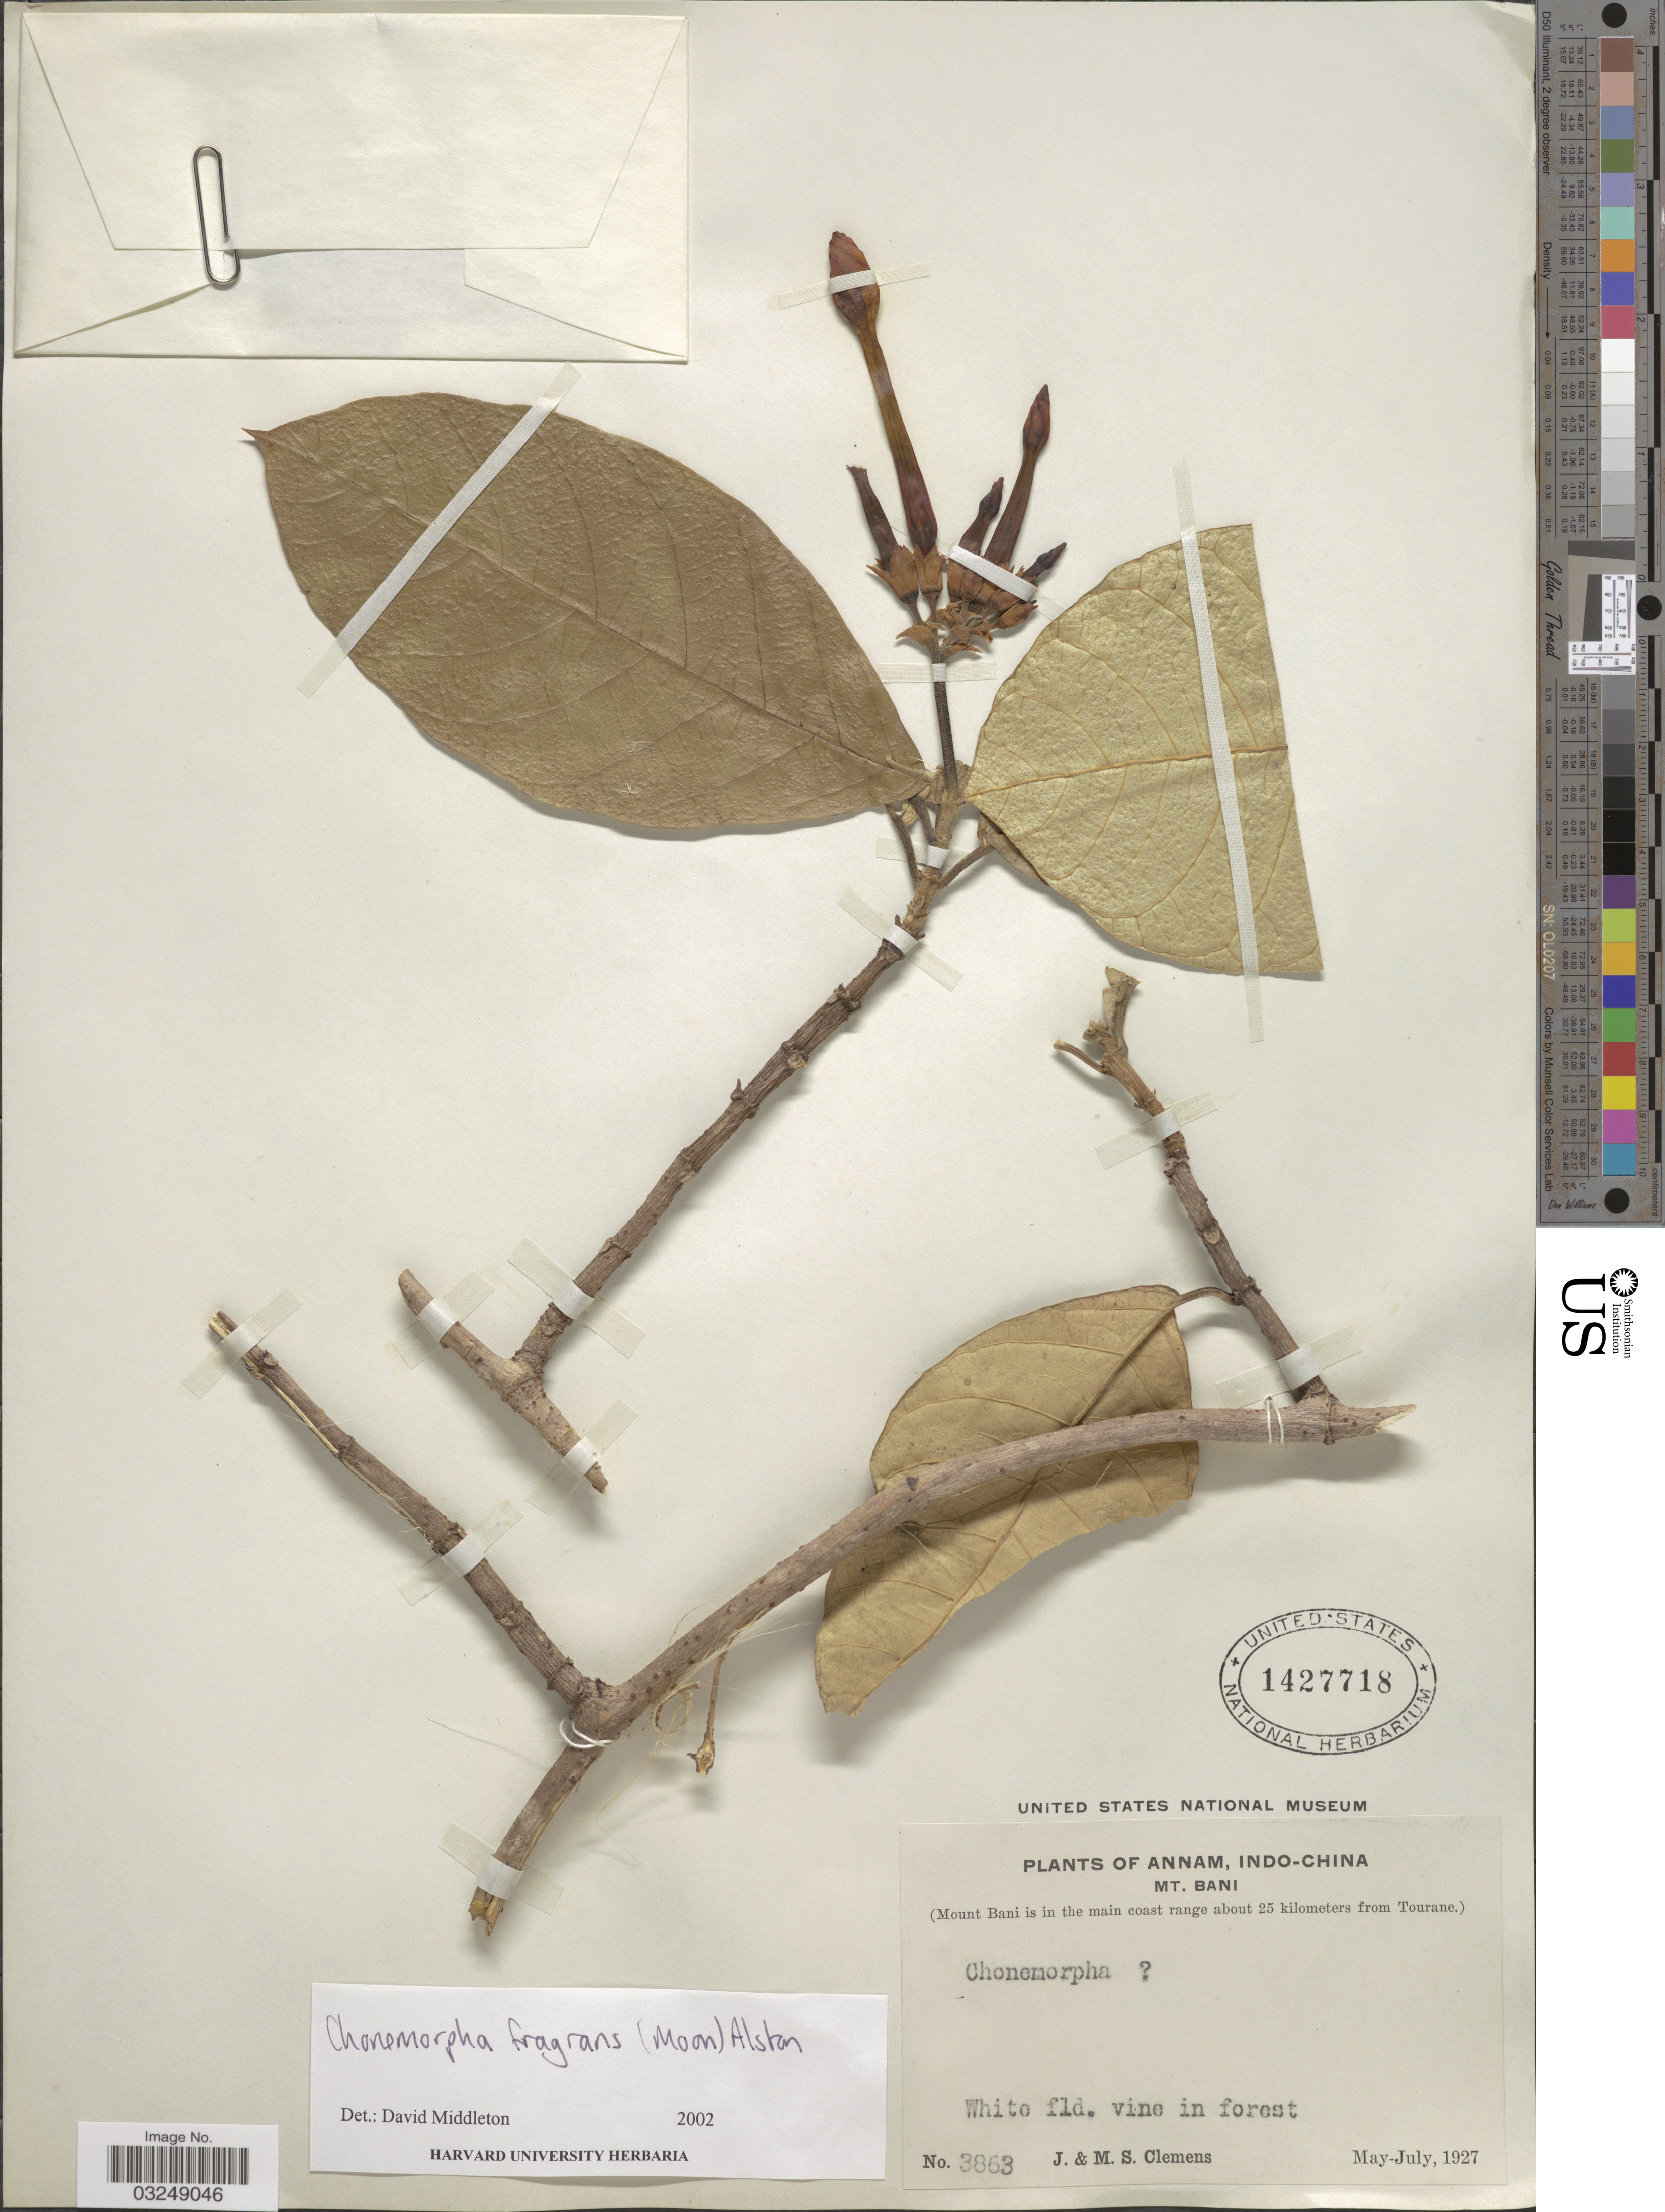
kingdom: Plantae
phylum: Tracheophyta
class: Magnoliopsida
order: Gentianales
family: Apocynaceae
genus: Chonemorpha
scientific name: Chonemorpha fragrans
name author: (K.H. Moon) Alston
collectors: J. Clemens & M. S. Clemens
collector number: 3863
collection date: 1927-05/1927-07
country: Vietnam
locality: Annam. Indo-China, Mt. Bani (Mount Bani is in the main coast range about 25 kilometers from Tourane).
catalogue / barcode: US 1427718